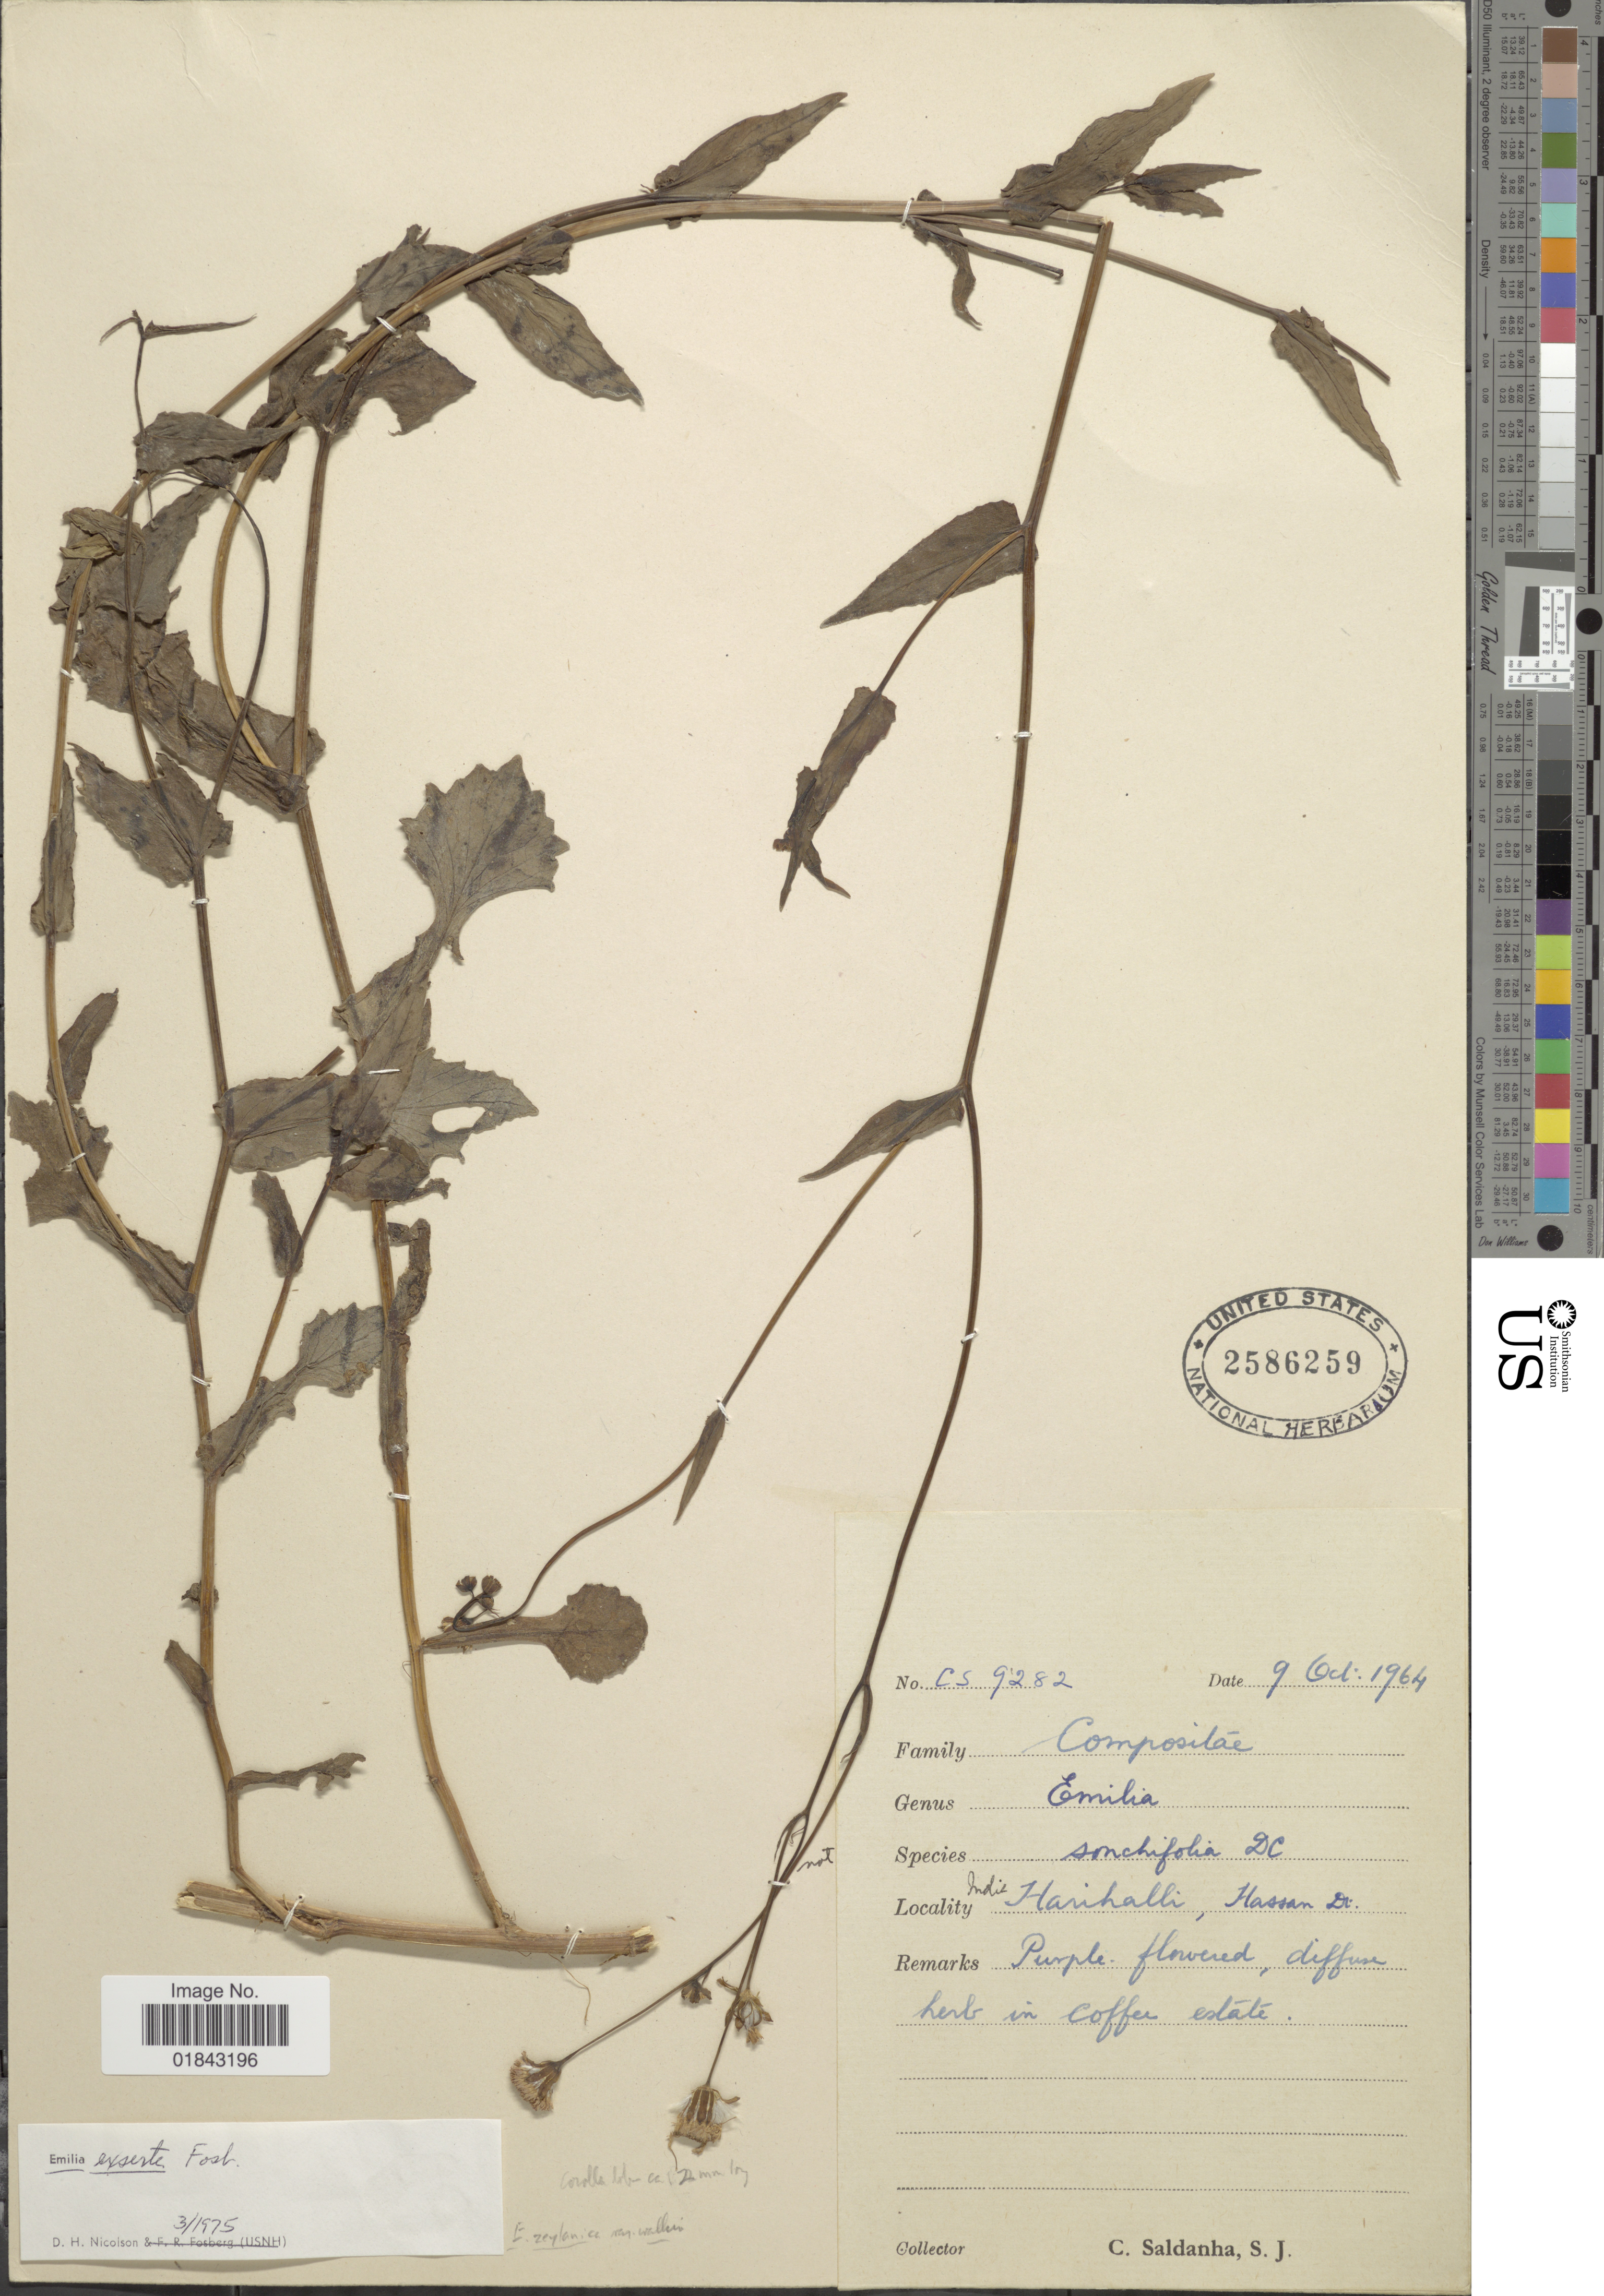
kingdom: Plantae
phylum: Tracheophyta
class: Magnoliopsida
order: Asterales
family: Asteraceae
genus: Emilia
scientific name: Emilia exserta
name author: Fosberg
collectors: C. Saldanha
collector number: CS9282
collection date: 1964-10-09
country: India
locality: Indie Harihalli, Hassan d., in coffee estate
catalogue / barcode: US 2586259